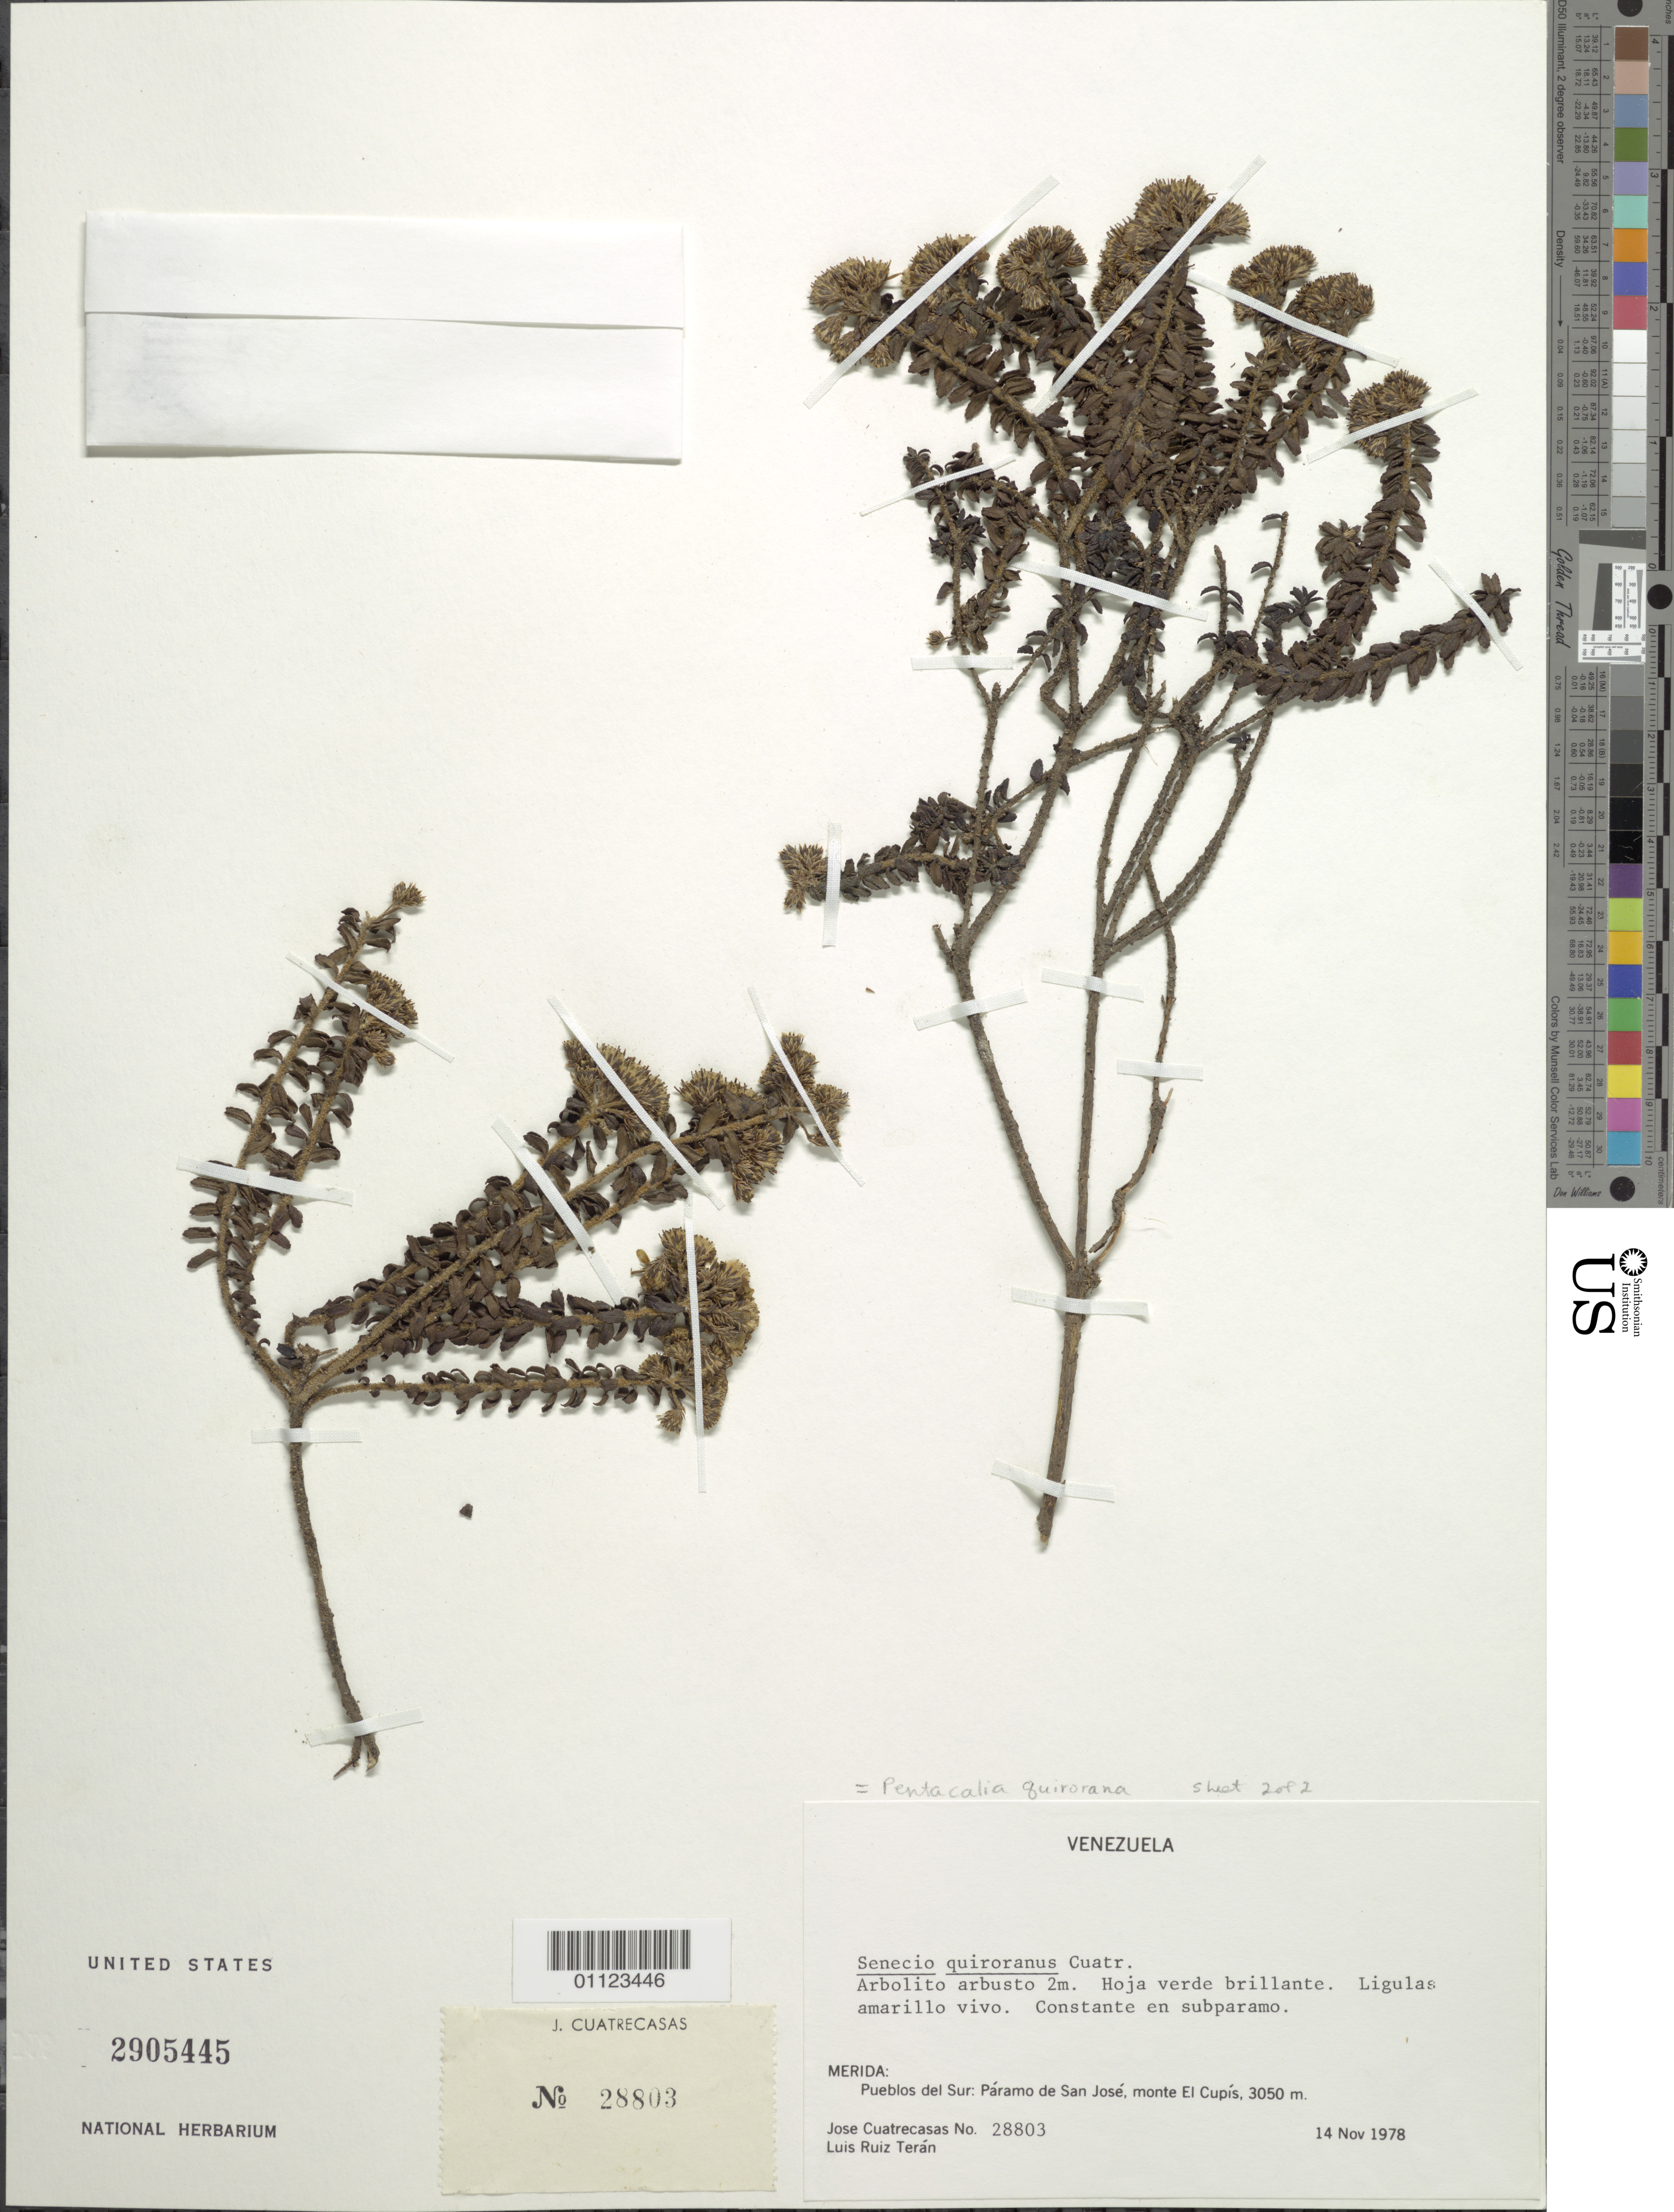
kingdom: Plantae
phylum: Tracheophyta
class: Magnoliopsida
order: Asterales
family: Asteraceae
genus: Pentacalia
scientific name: Pentacalia quirorana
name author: (Cuatrec.) Cuatrec.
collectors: J. Cuatrecasas & L. E. Ruíz-Terán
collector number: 28803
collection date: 1978-11-14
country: Venezuela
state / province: Mérida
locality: Pueblos del Sur: Páramo de San José, monte El Cupís.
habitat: Subparamo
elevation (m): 3050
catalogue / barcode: US 2905445